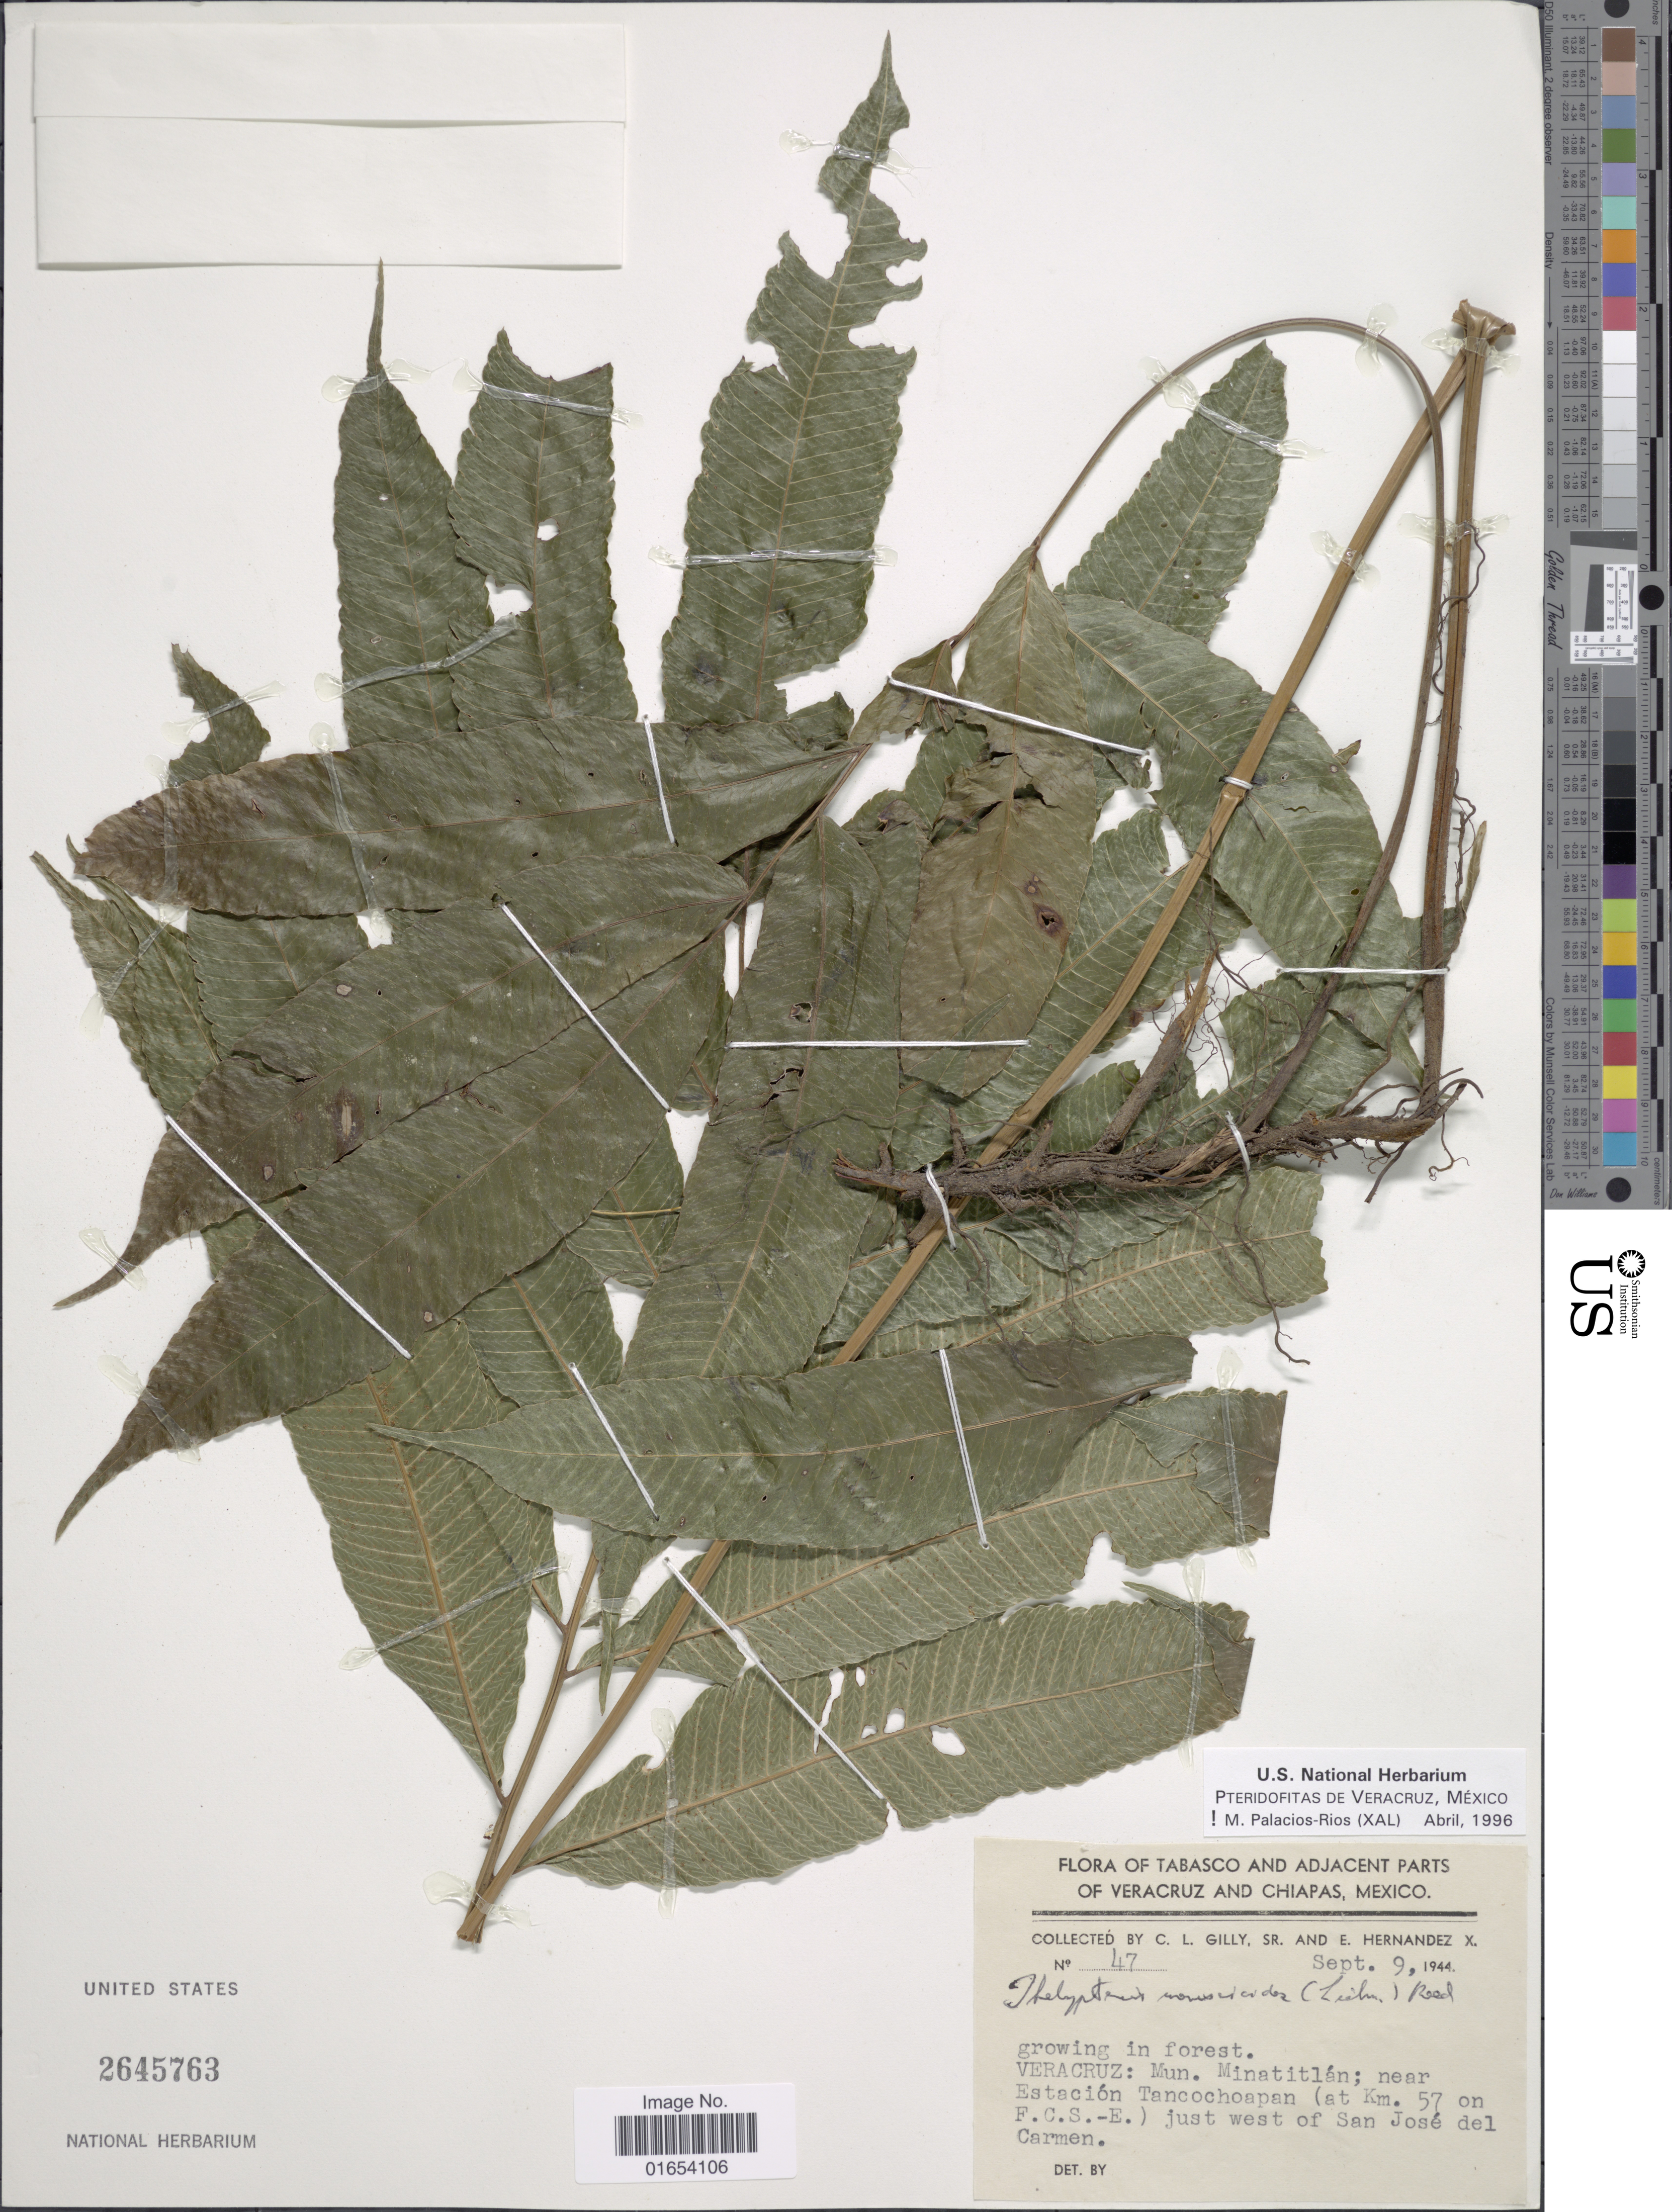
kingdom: Plantae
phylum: Tracheophyta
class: Polypodiopsida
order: Polypodiales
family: Thelypteridaceae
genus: Goniopteris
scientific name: Goniopteris meniscioides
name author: (Liebm.) E. Fourn.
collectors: C. Gilly & E. Hernandez X.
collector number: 47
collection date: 1944-09-09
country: Mexico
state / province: Veracruz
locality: Tabasco and adjacent parts of Veracruz, Veracruz: Mun. Mintitlan; near Estacion Tancochoapan (at km. 57 on F. C. S.-E.) just west of San Jose del Carmen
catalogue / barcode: US 2645763